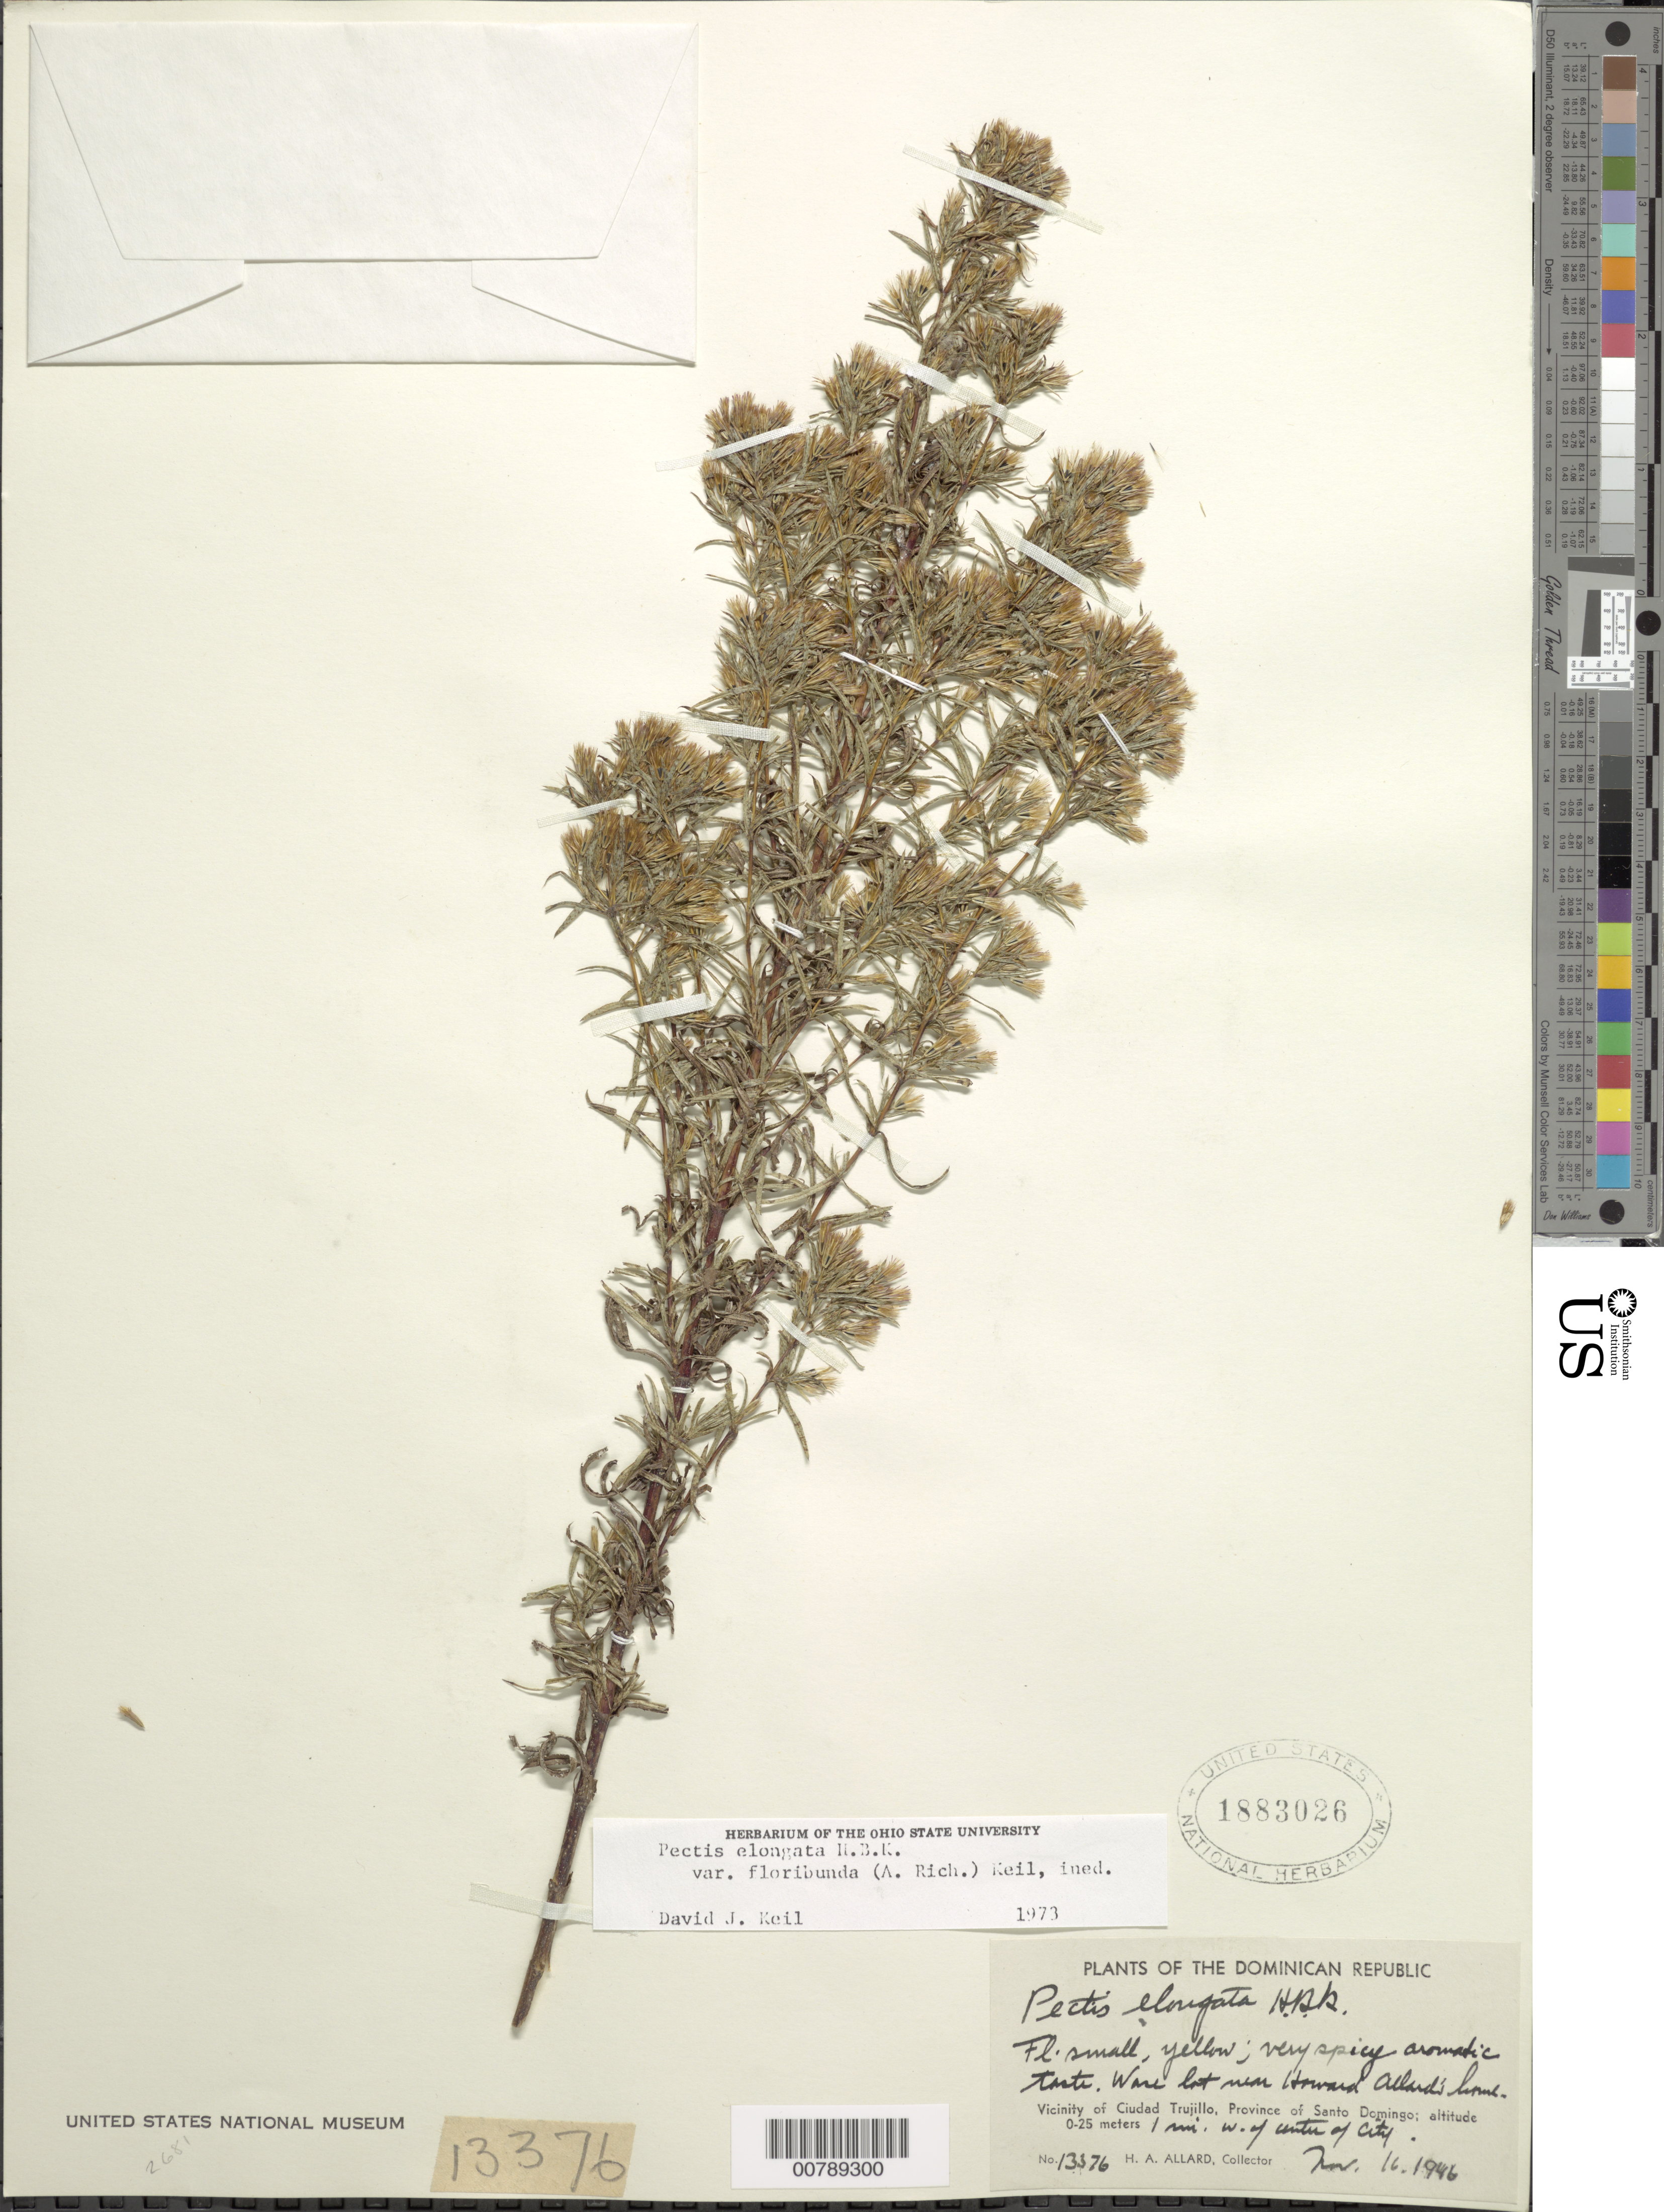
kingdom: Plantae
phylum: Tracheophyta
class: Magnoliopsida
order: Asterales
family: Asteraceae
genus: Pectis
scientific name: Pectis elongata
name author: Kunth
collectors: H. A. Allard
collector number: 13376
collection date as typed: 16 Nov 1946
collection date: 1946-11-16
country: Dominican Republic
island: Hispaniola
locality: Vicinity of Ciudad Trujillo, Province of Santo Domingo. Lot near Howard Allard;s home, 1 mi W of center of city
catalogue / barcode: US 1883026-2